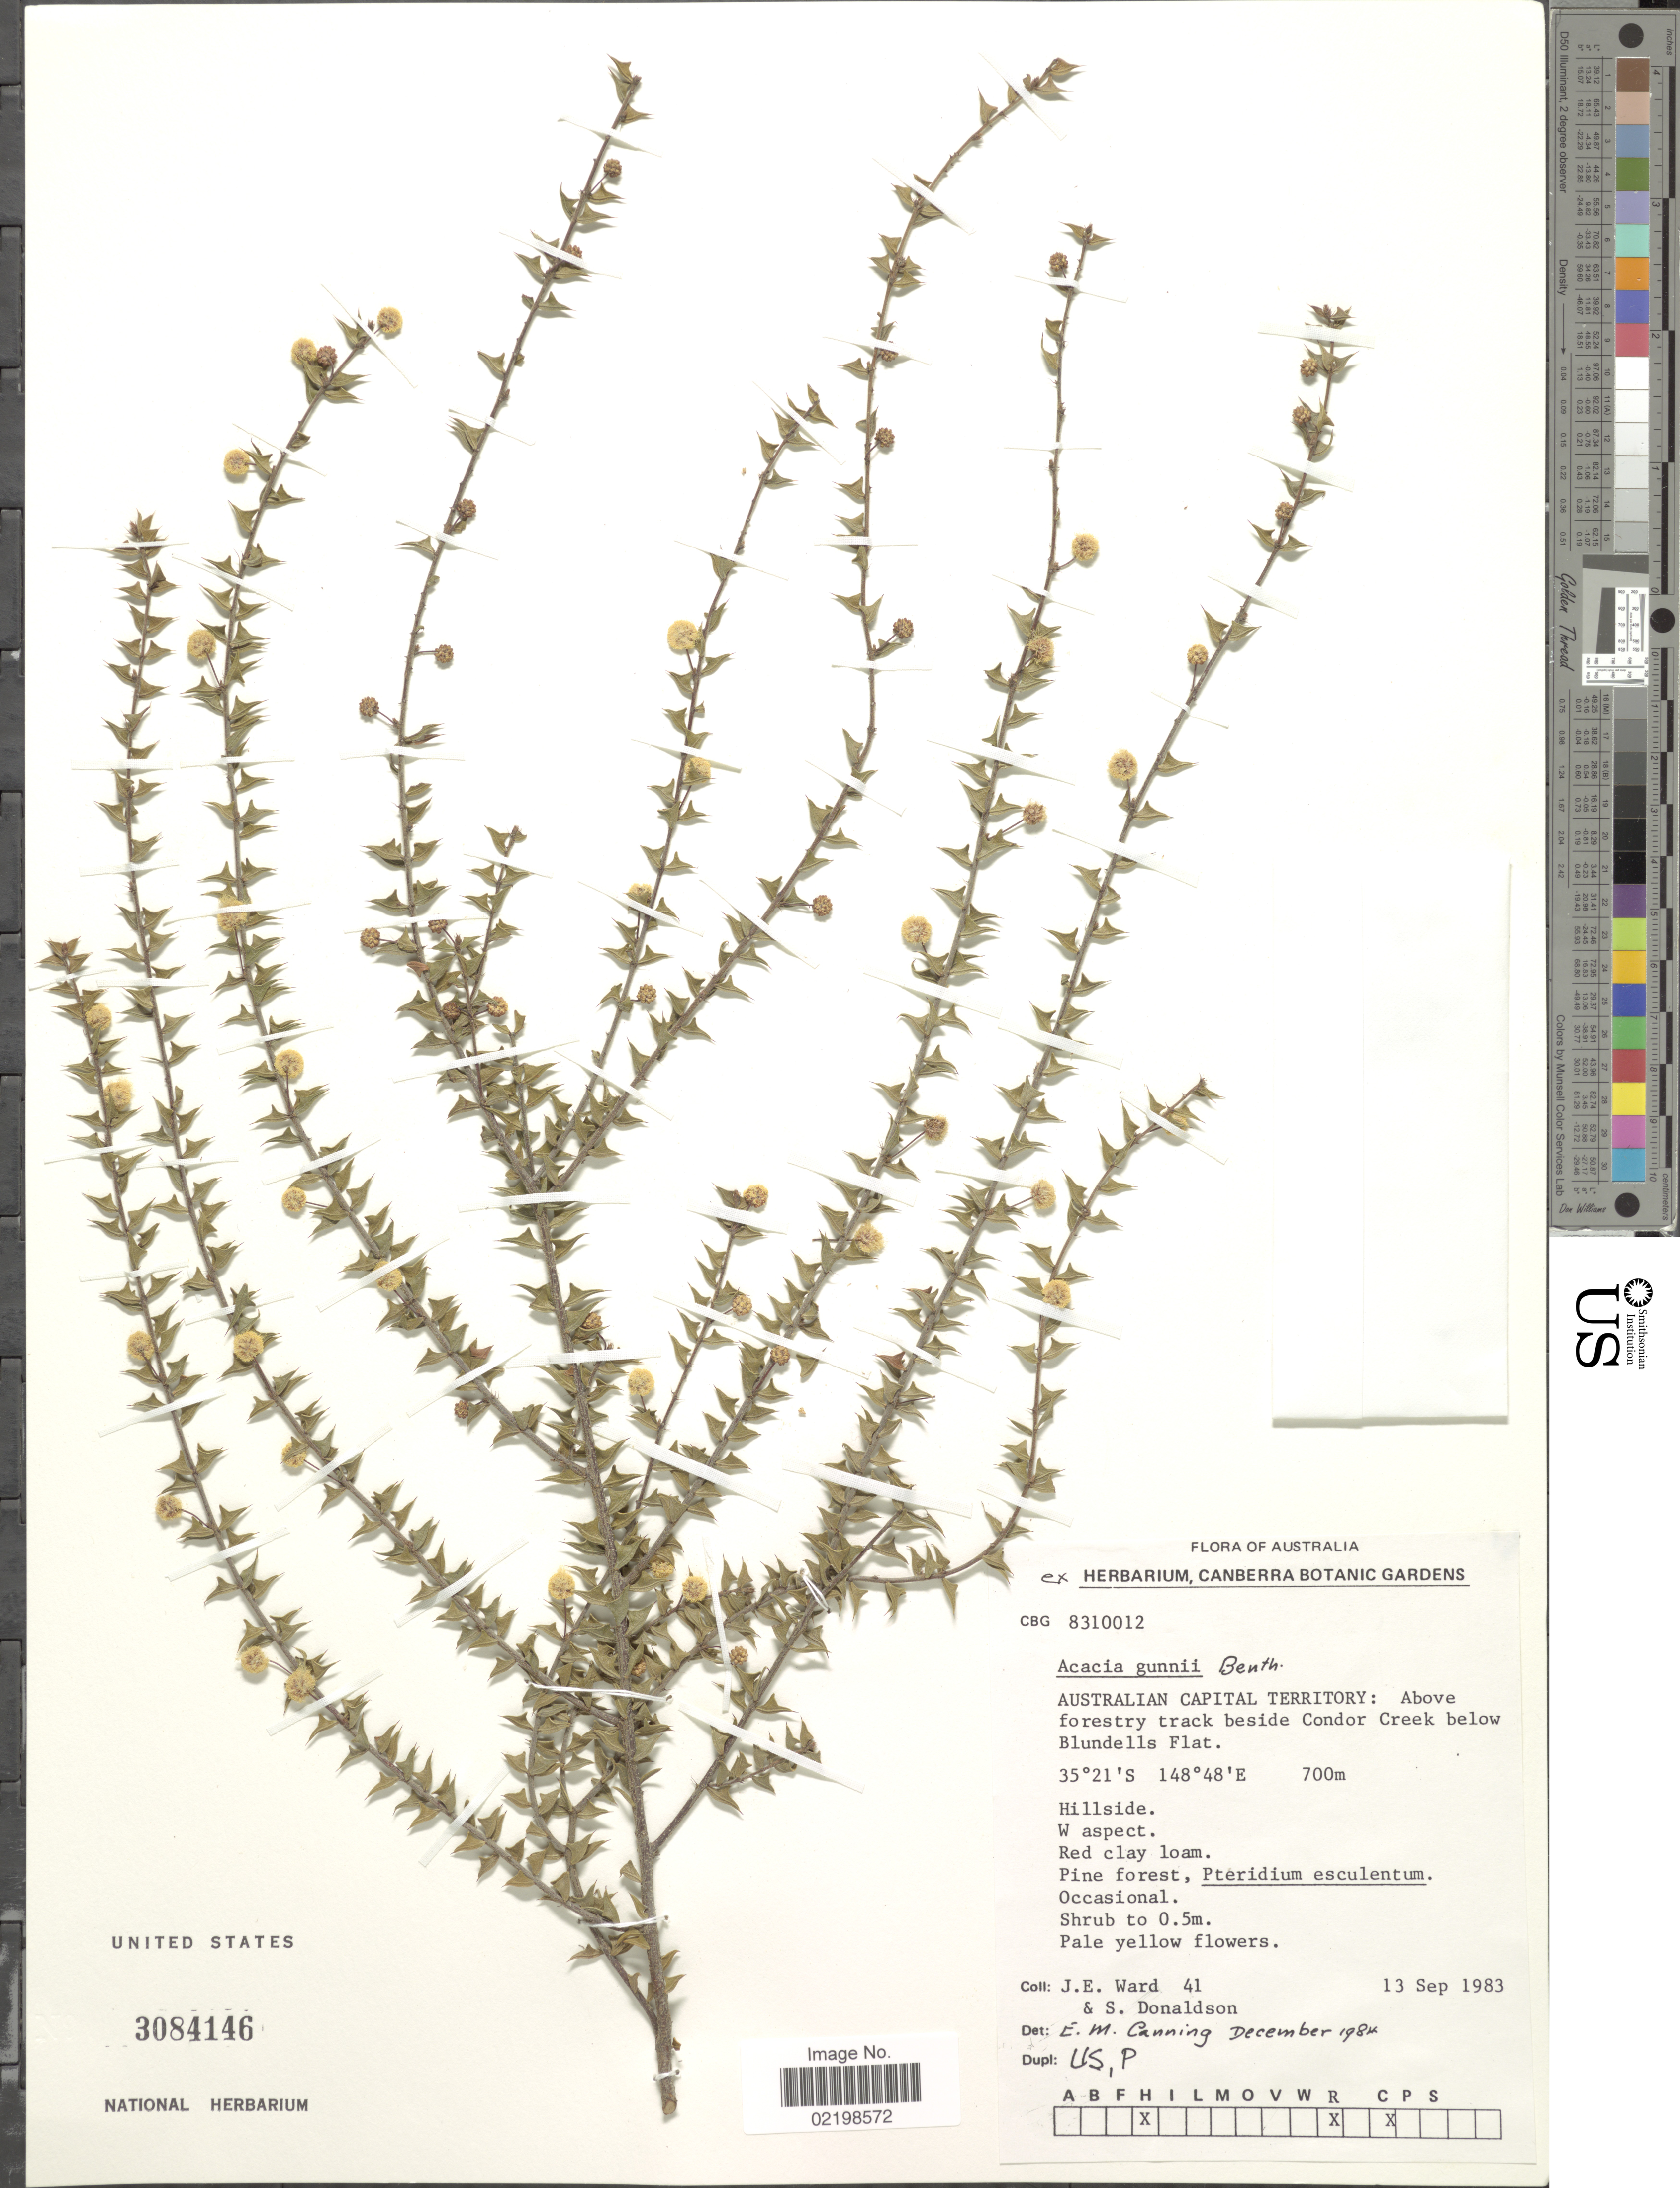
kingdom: Plantae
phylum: Tracheophyta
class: Magnoliopsida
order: Fabales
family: Fabaceae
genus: Acacia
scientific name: Acacia gunnii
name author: Benth.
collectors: J. Ward & S. Donaldson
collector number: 41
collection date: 1983-09-13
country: Australia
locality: Australian Capital Territory: Above forestry track beside Condor Creek below Blundells Flat.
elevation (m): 700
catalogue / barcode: US 3084146